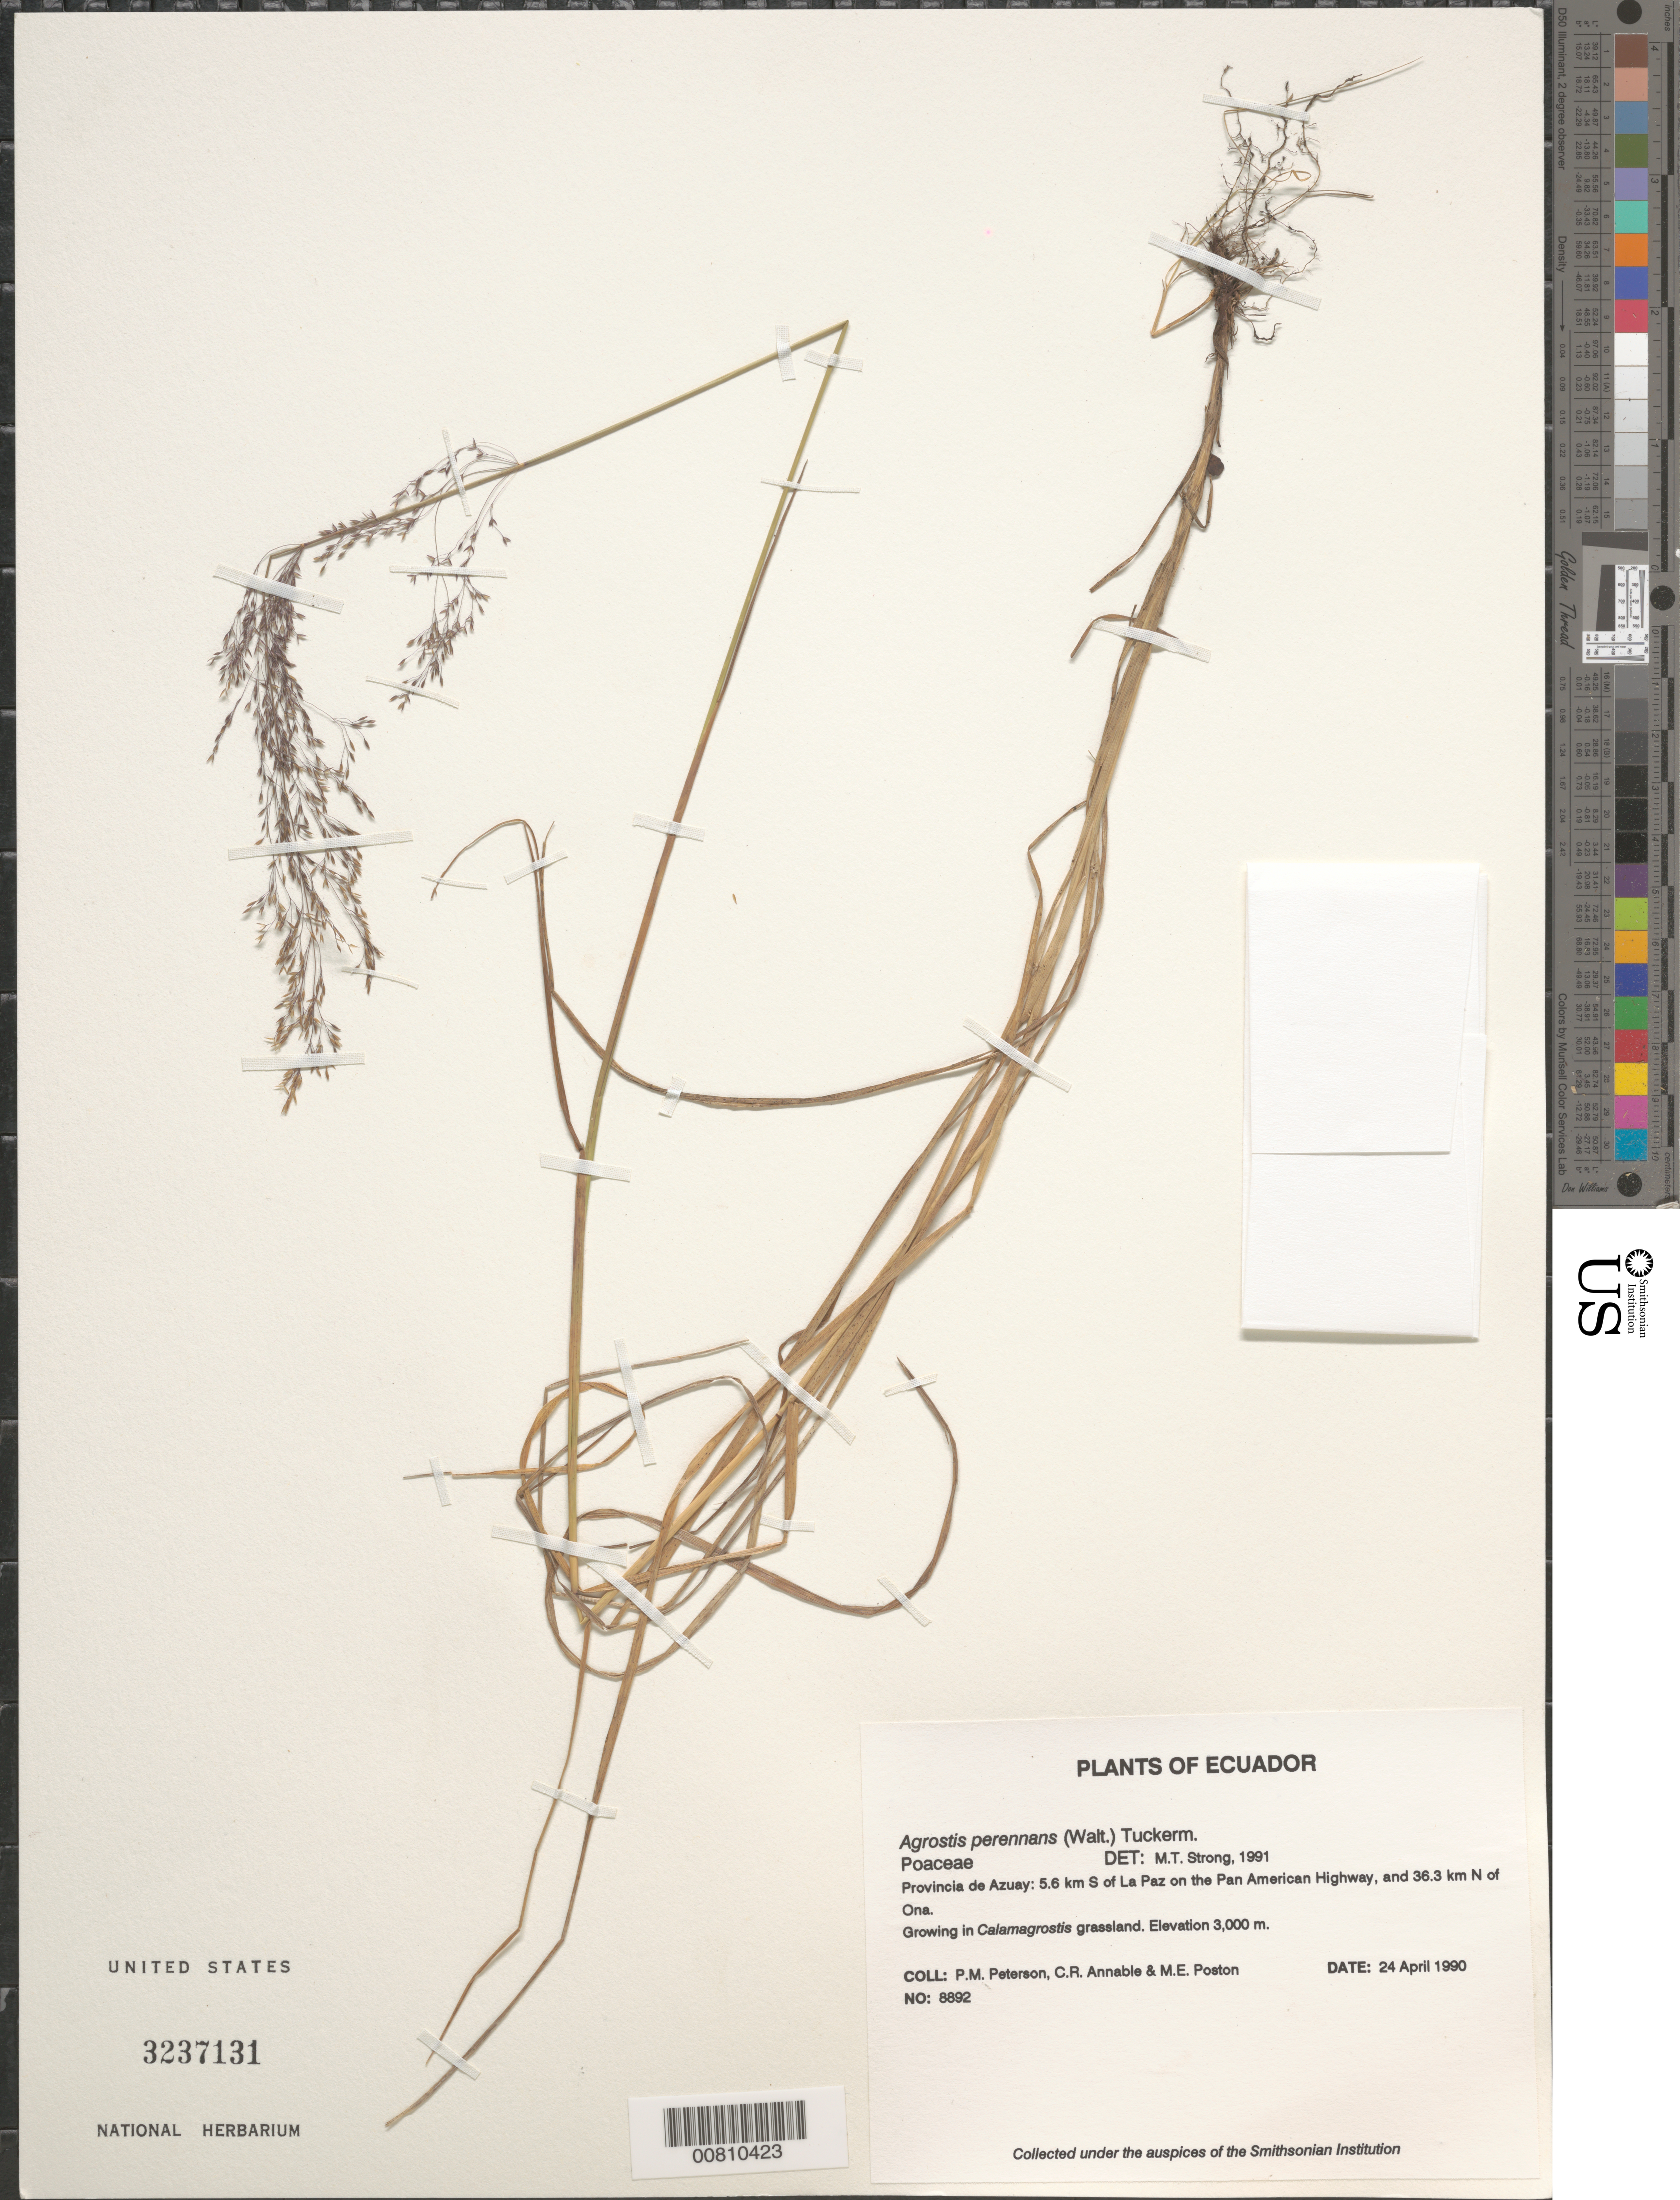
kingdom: Plantae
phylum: Tracheophyta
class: Liliopsida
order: Poales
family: Poaceae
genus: Agrostis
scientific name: Agrostis perennans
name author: (Walter) Tuck.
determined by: Strong, M. T., (US), Smithsonian Institution - National Museum of Natural History (UNITED STATES)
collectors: P. M. Peterson, C. R. Annable & M. Poston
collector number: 08892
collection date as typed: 24 Apr 1990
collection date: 1990-04-24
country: Ecuador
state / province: Azuay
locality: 5.6 km S of La Paz on the Pan American Highway, and 36.3 km N of Ona.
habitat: Growing in Calamagrostis grassland.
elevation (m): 3000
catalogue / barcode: US 3237131